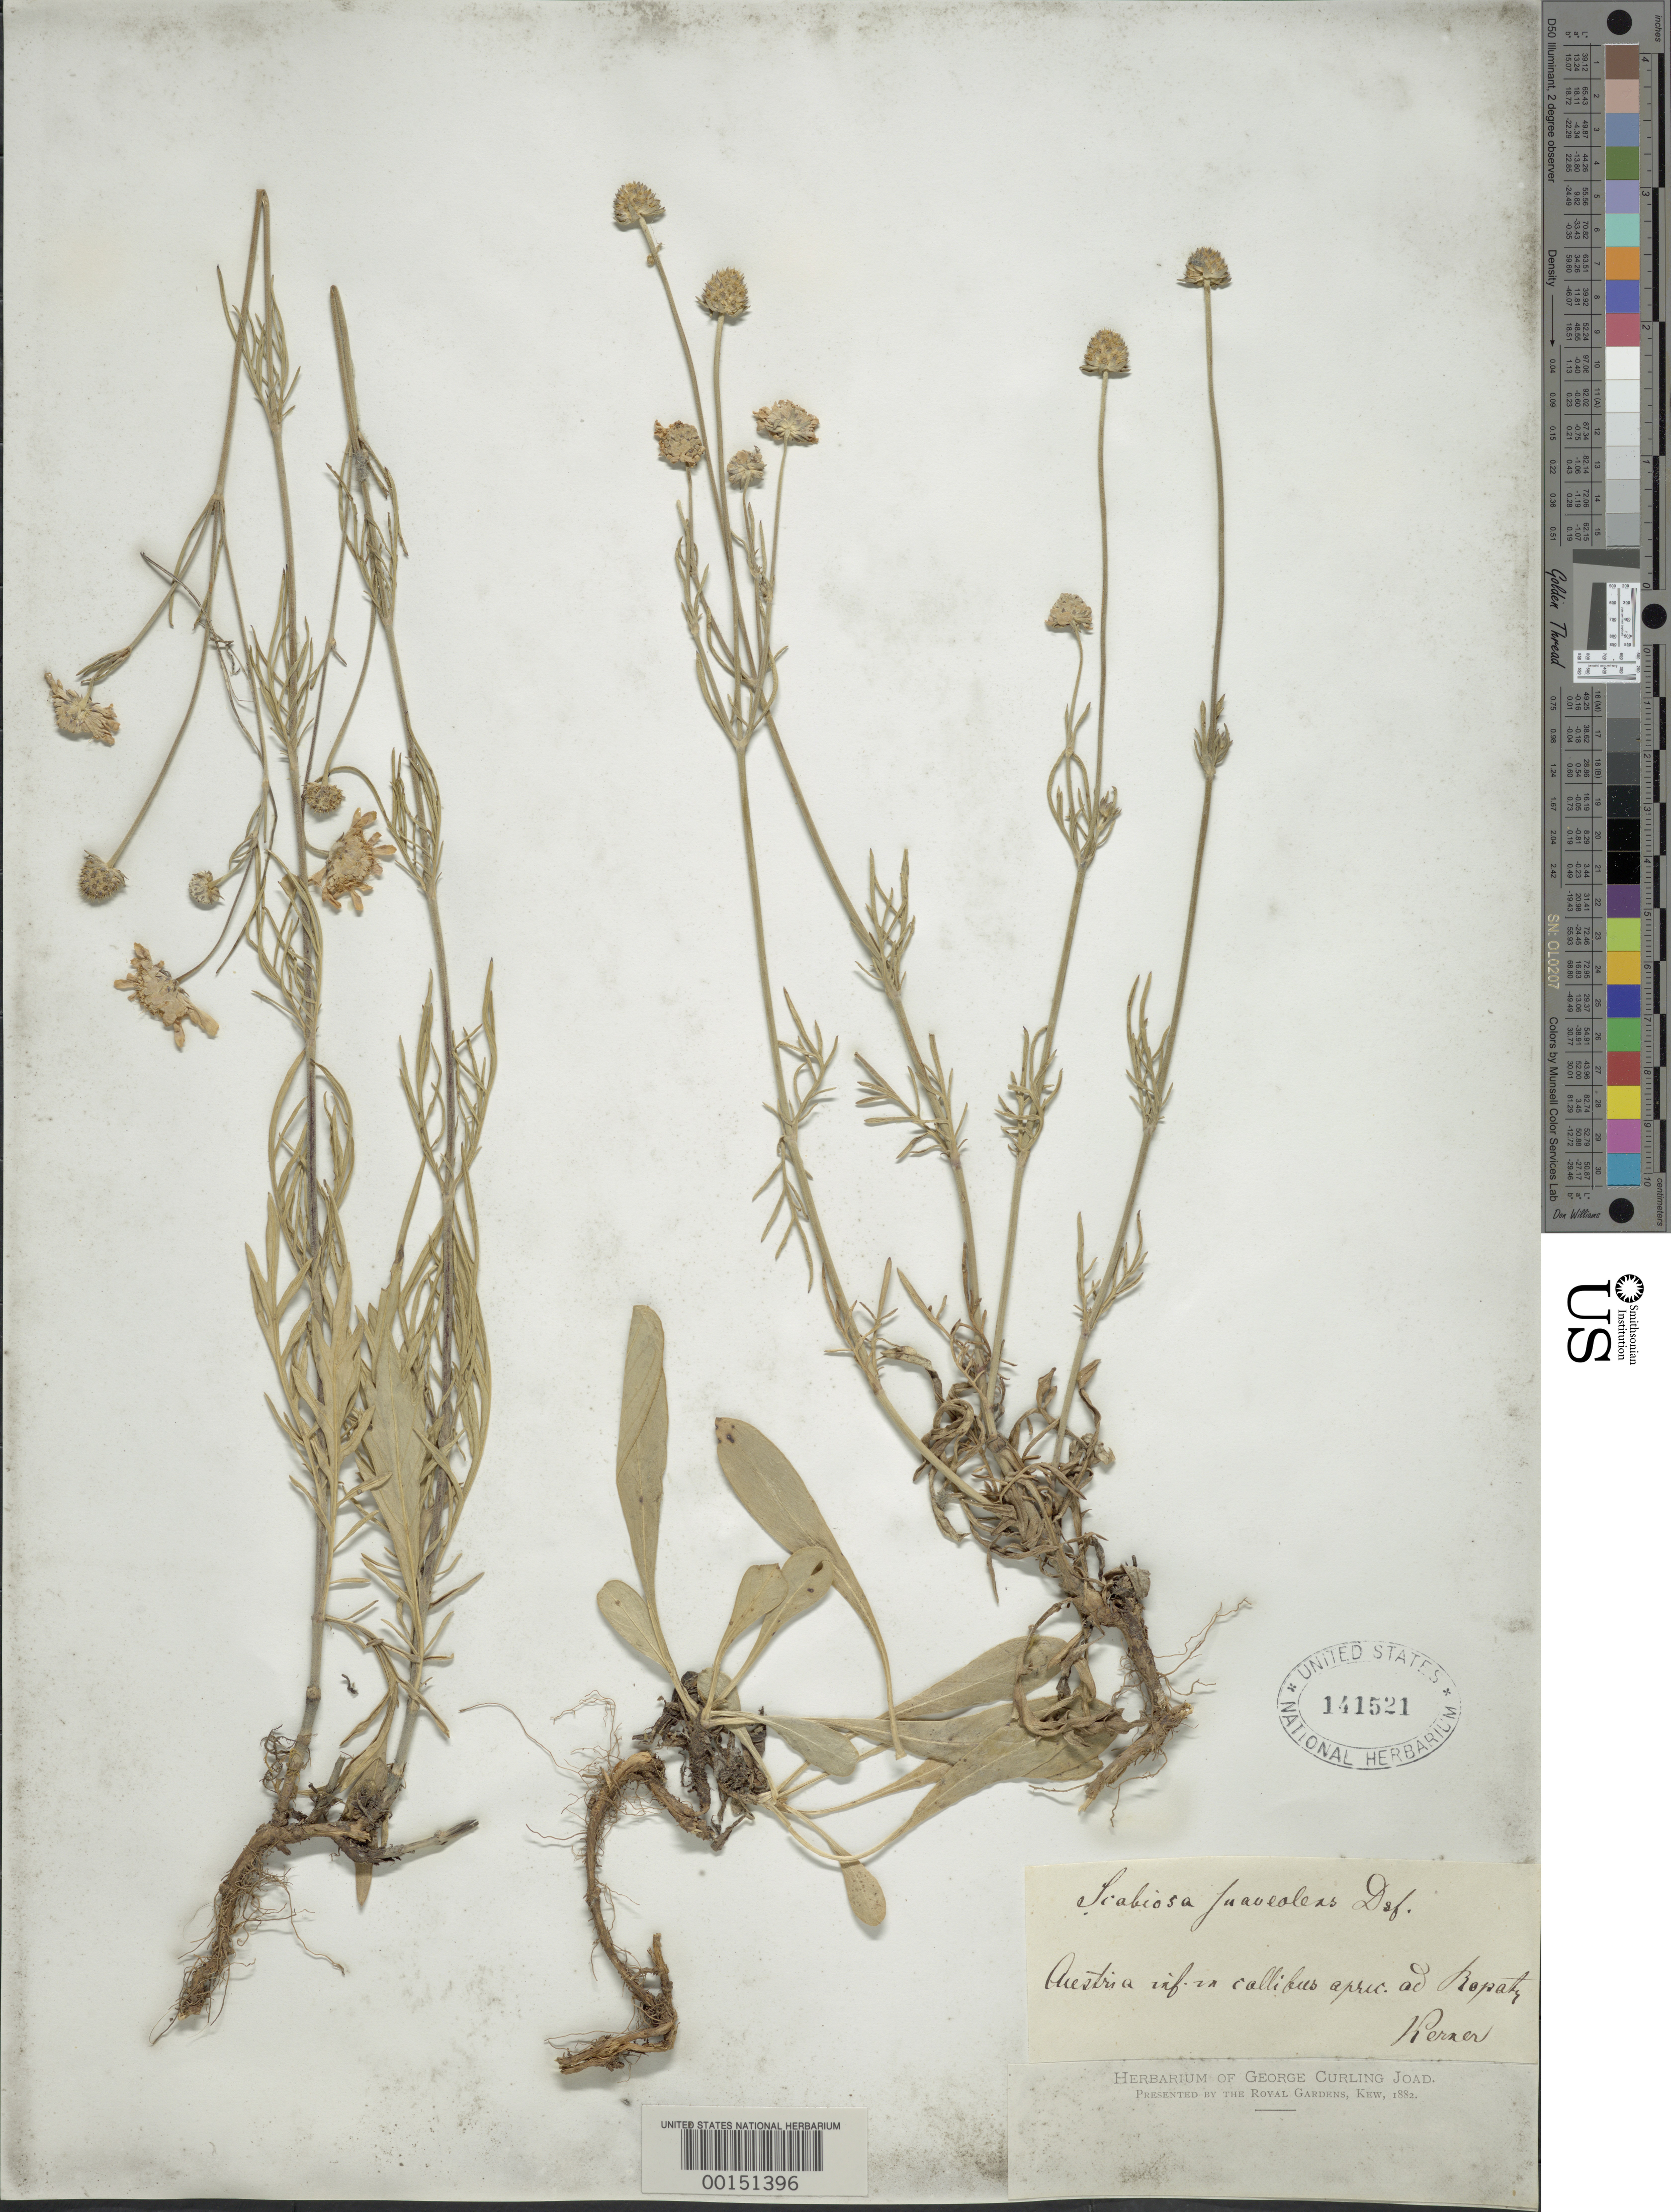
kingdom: Plantae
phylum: Tracheophyta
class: Magnoliopsida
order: Dipsacales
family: Caprifoliaceae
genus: Scabiosa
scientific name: Scabiosa suaveoleus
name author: Desf.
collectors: A. Kerner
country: Austria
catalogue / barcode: US 141521